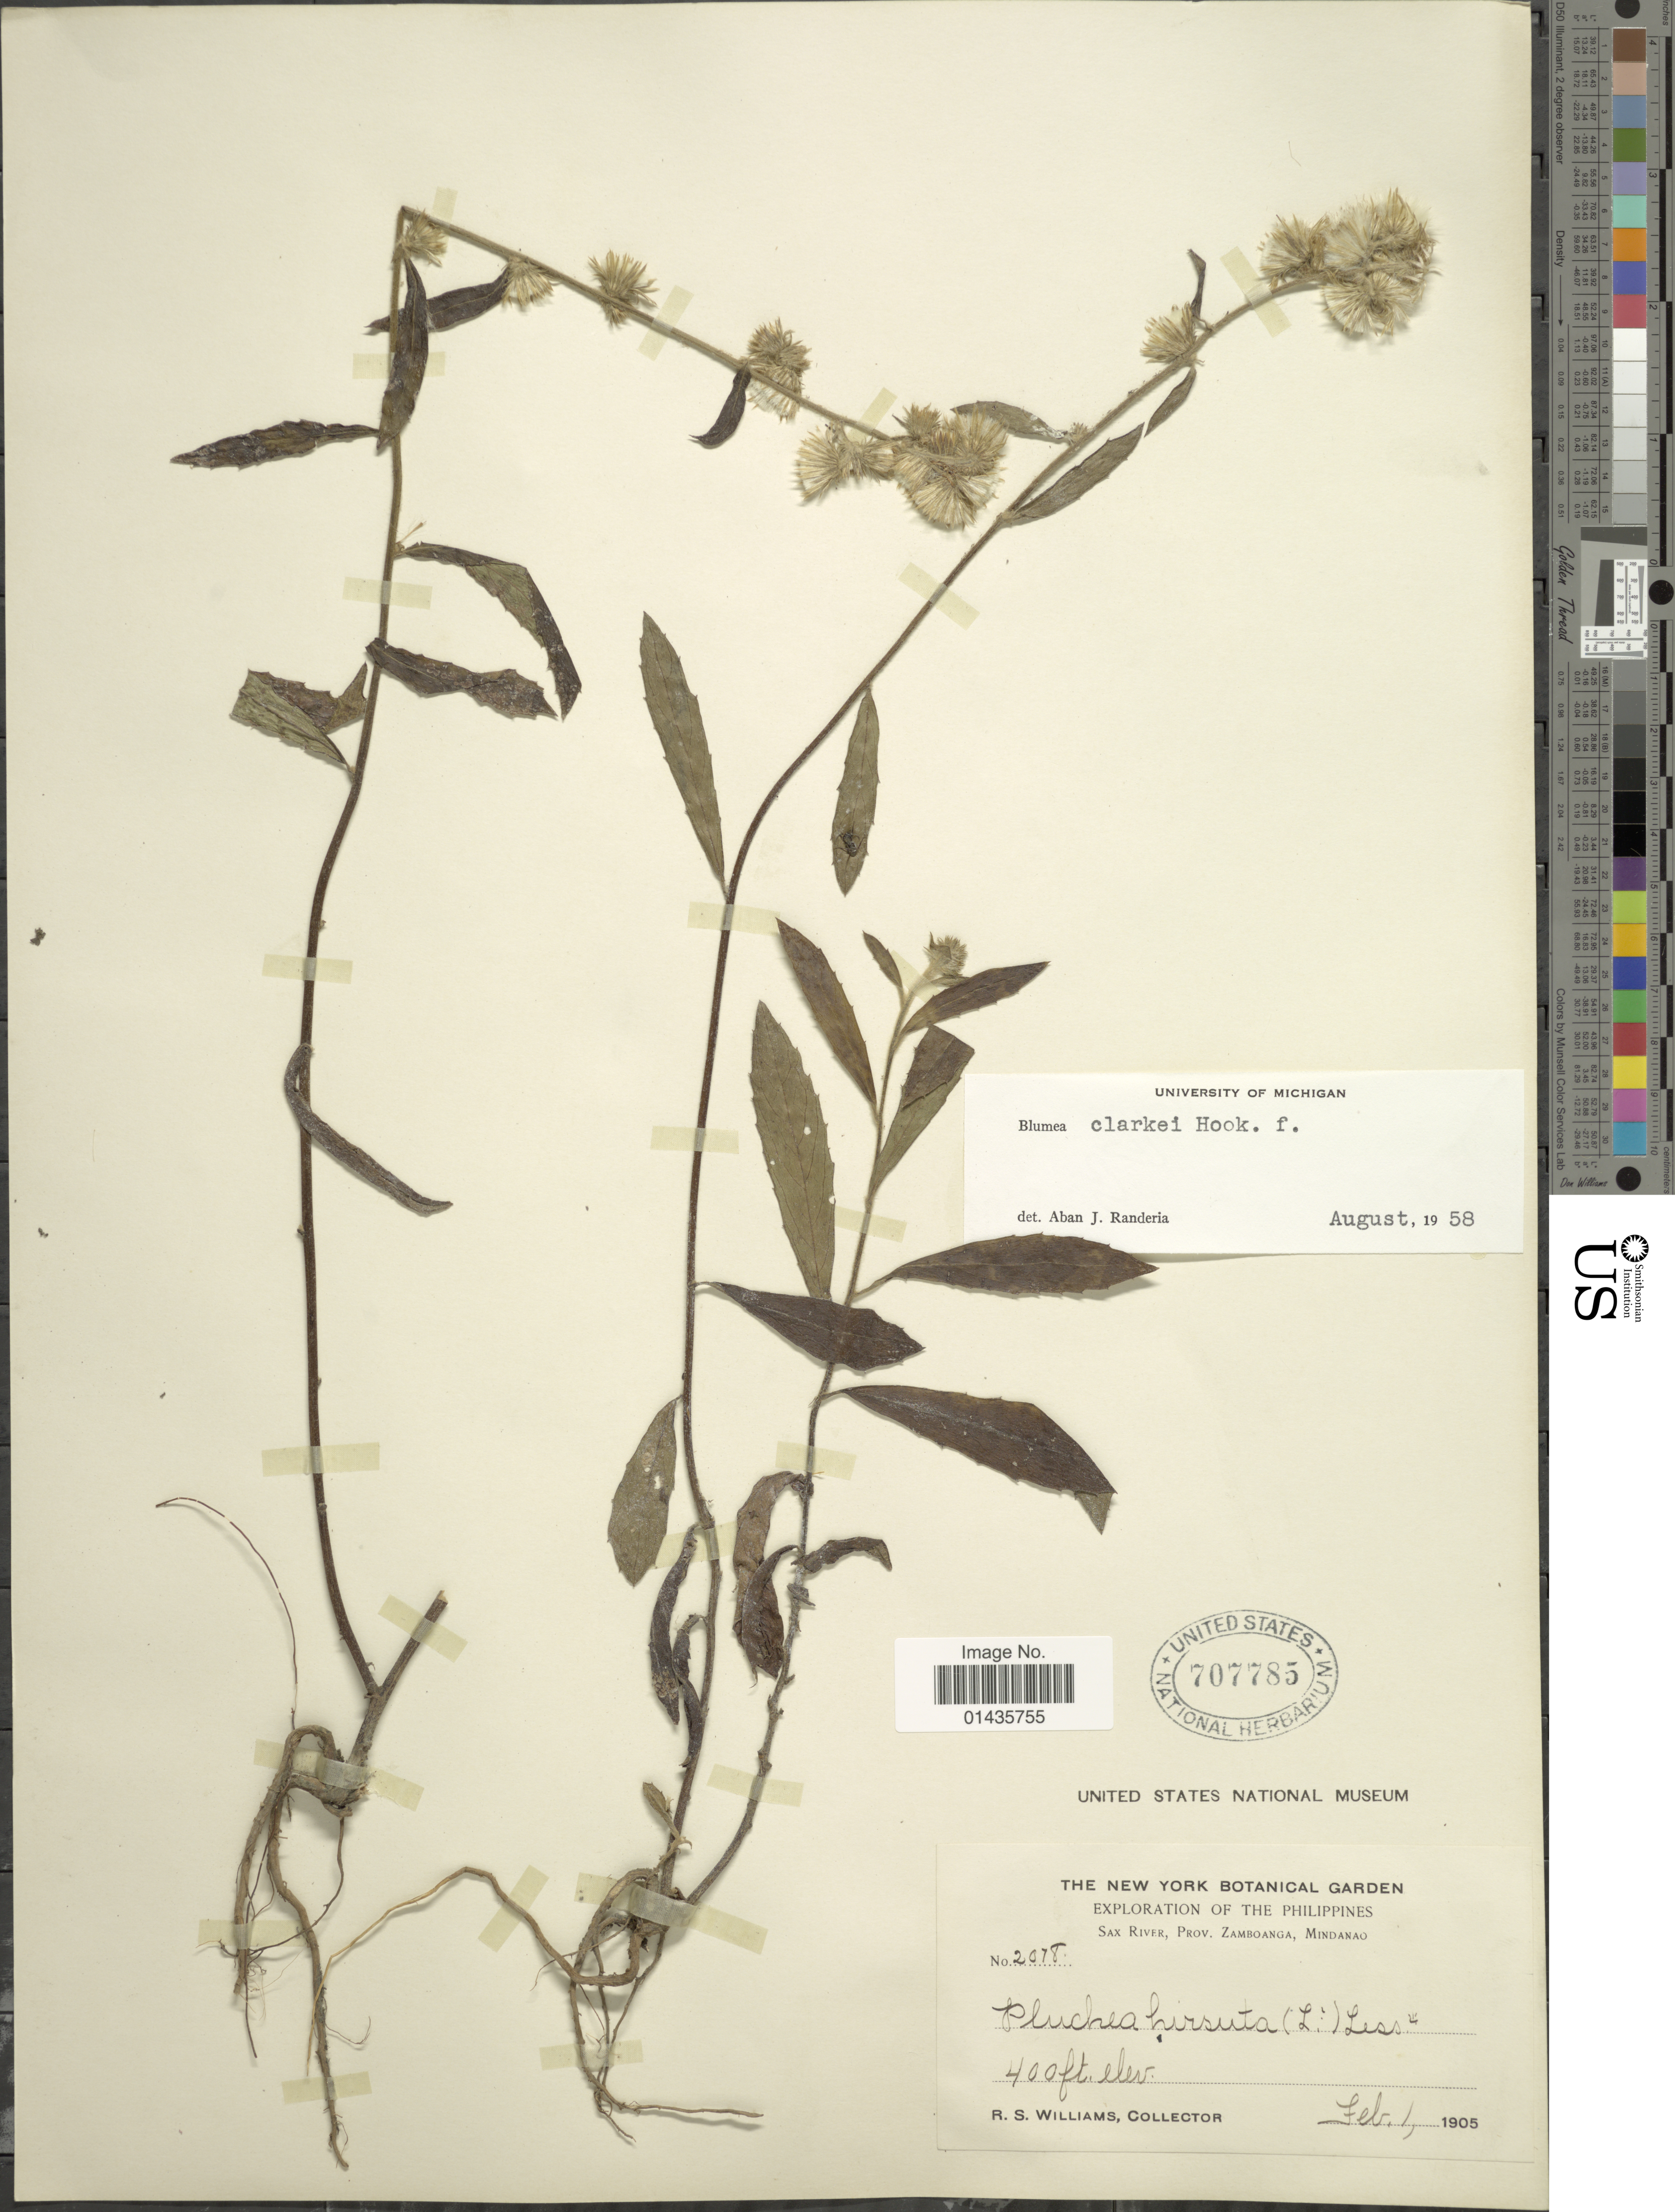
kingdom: Plantae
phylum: Tracheophyta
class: Magnoliopsida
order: Asterales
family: Asteraceae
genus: Blumea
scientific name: Blumea clarkei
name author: Hook. f.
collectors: R. S. Williams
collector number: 2078*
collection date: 1905-02-01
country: Philippines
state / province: Zamboanga Peninsula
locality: Sax River, Prov. Zamboanga, Mindanao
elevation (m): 122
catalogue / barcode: US 707785